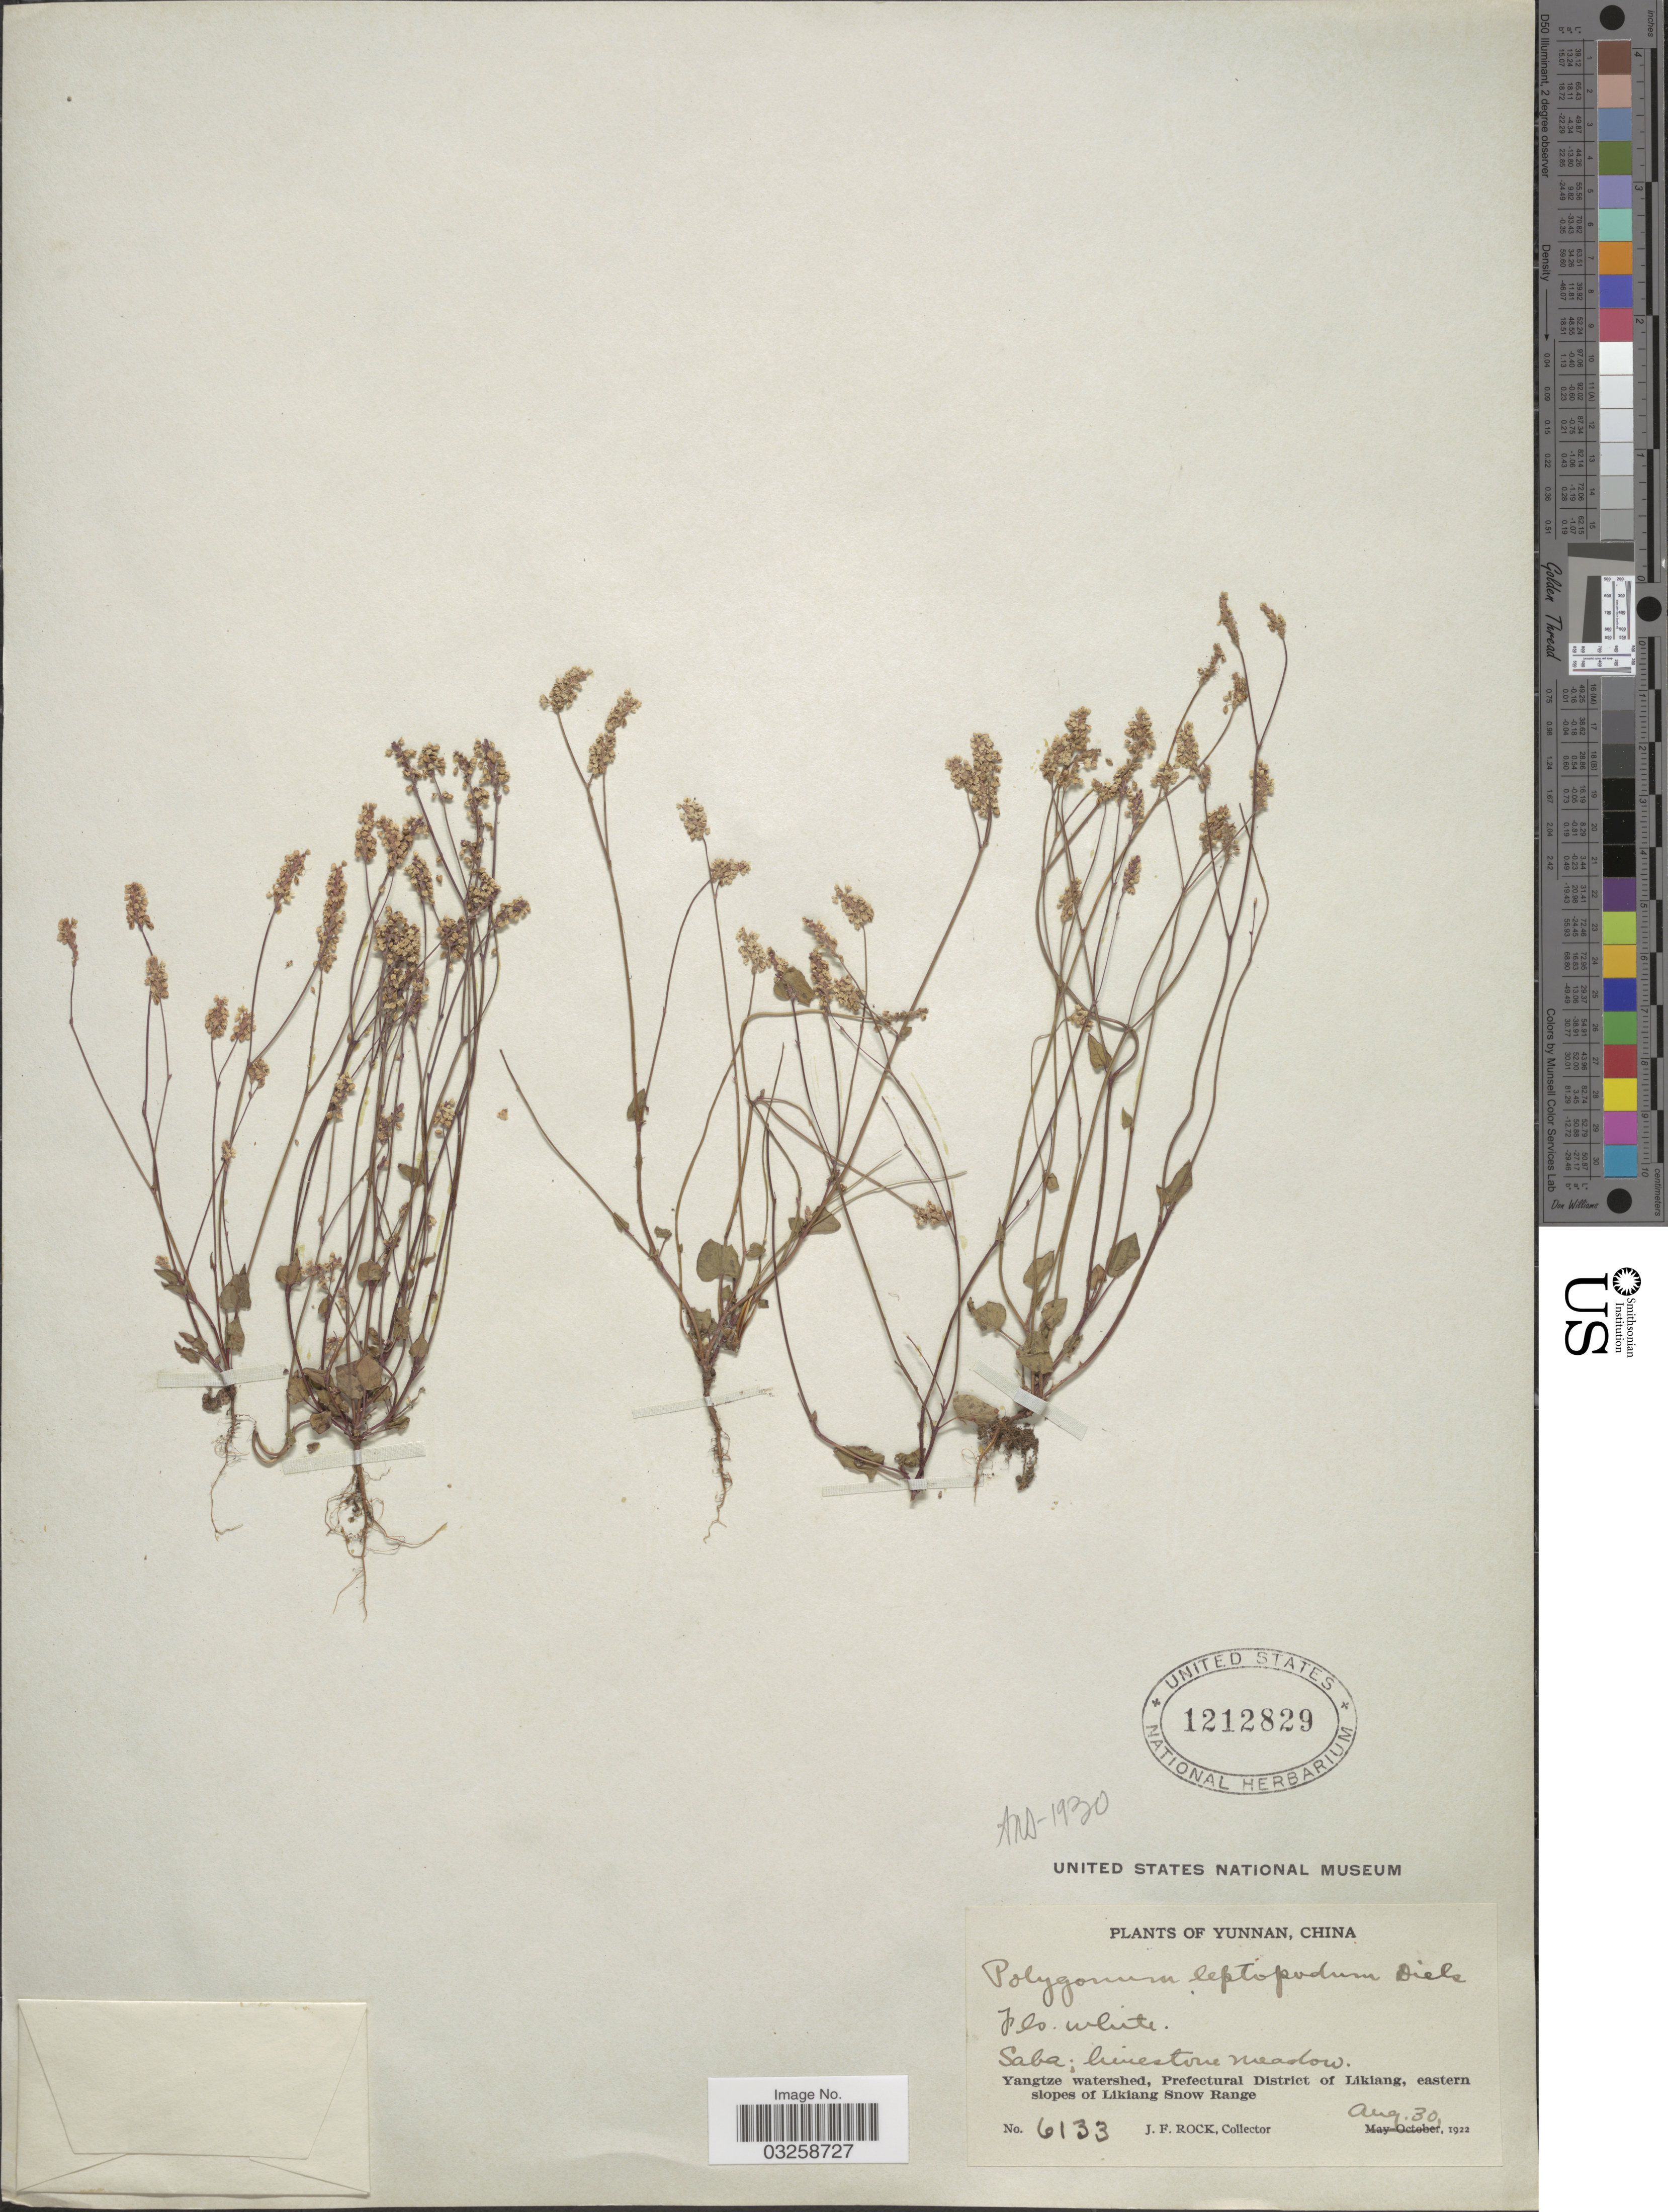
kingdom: Plantae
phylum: Tracheophyta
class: Magnoliopsida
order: Caryophyllales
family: Polygonaceae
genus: Polygonum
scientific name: Polygonum leptopodum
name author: Diels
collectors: J. Rock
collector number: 6133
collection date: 1922-08-30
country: China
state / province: Yunnan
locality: Saba; limestone meadow. Yangtze watershed, Prefectural District of Likiang, eastern slopes of Likiang Snow Range.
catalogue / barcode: US 1212829